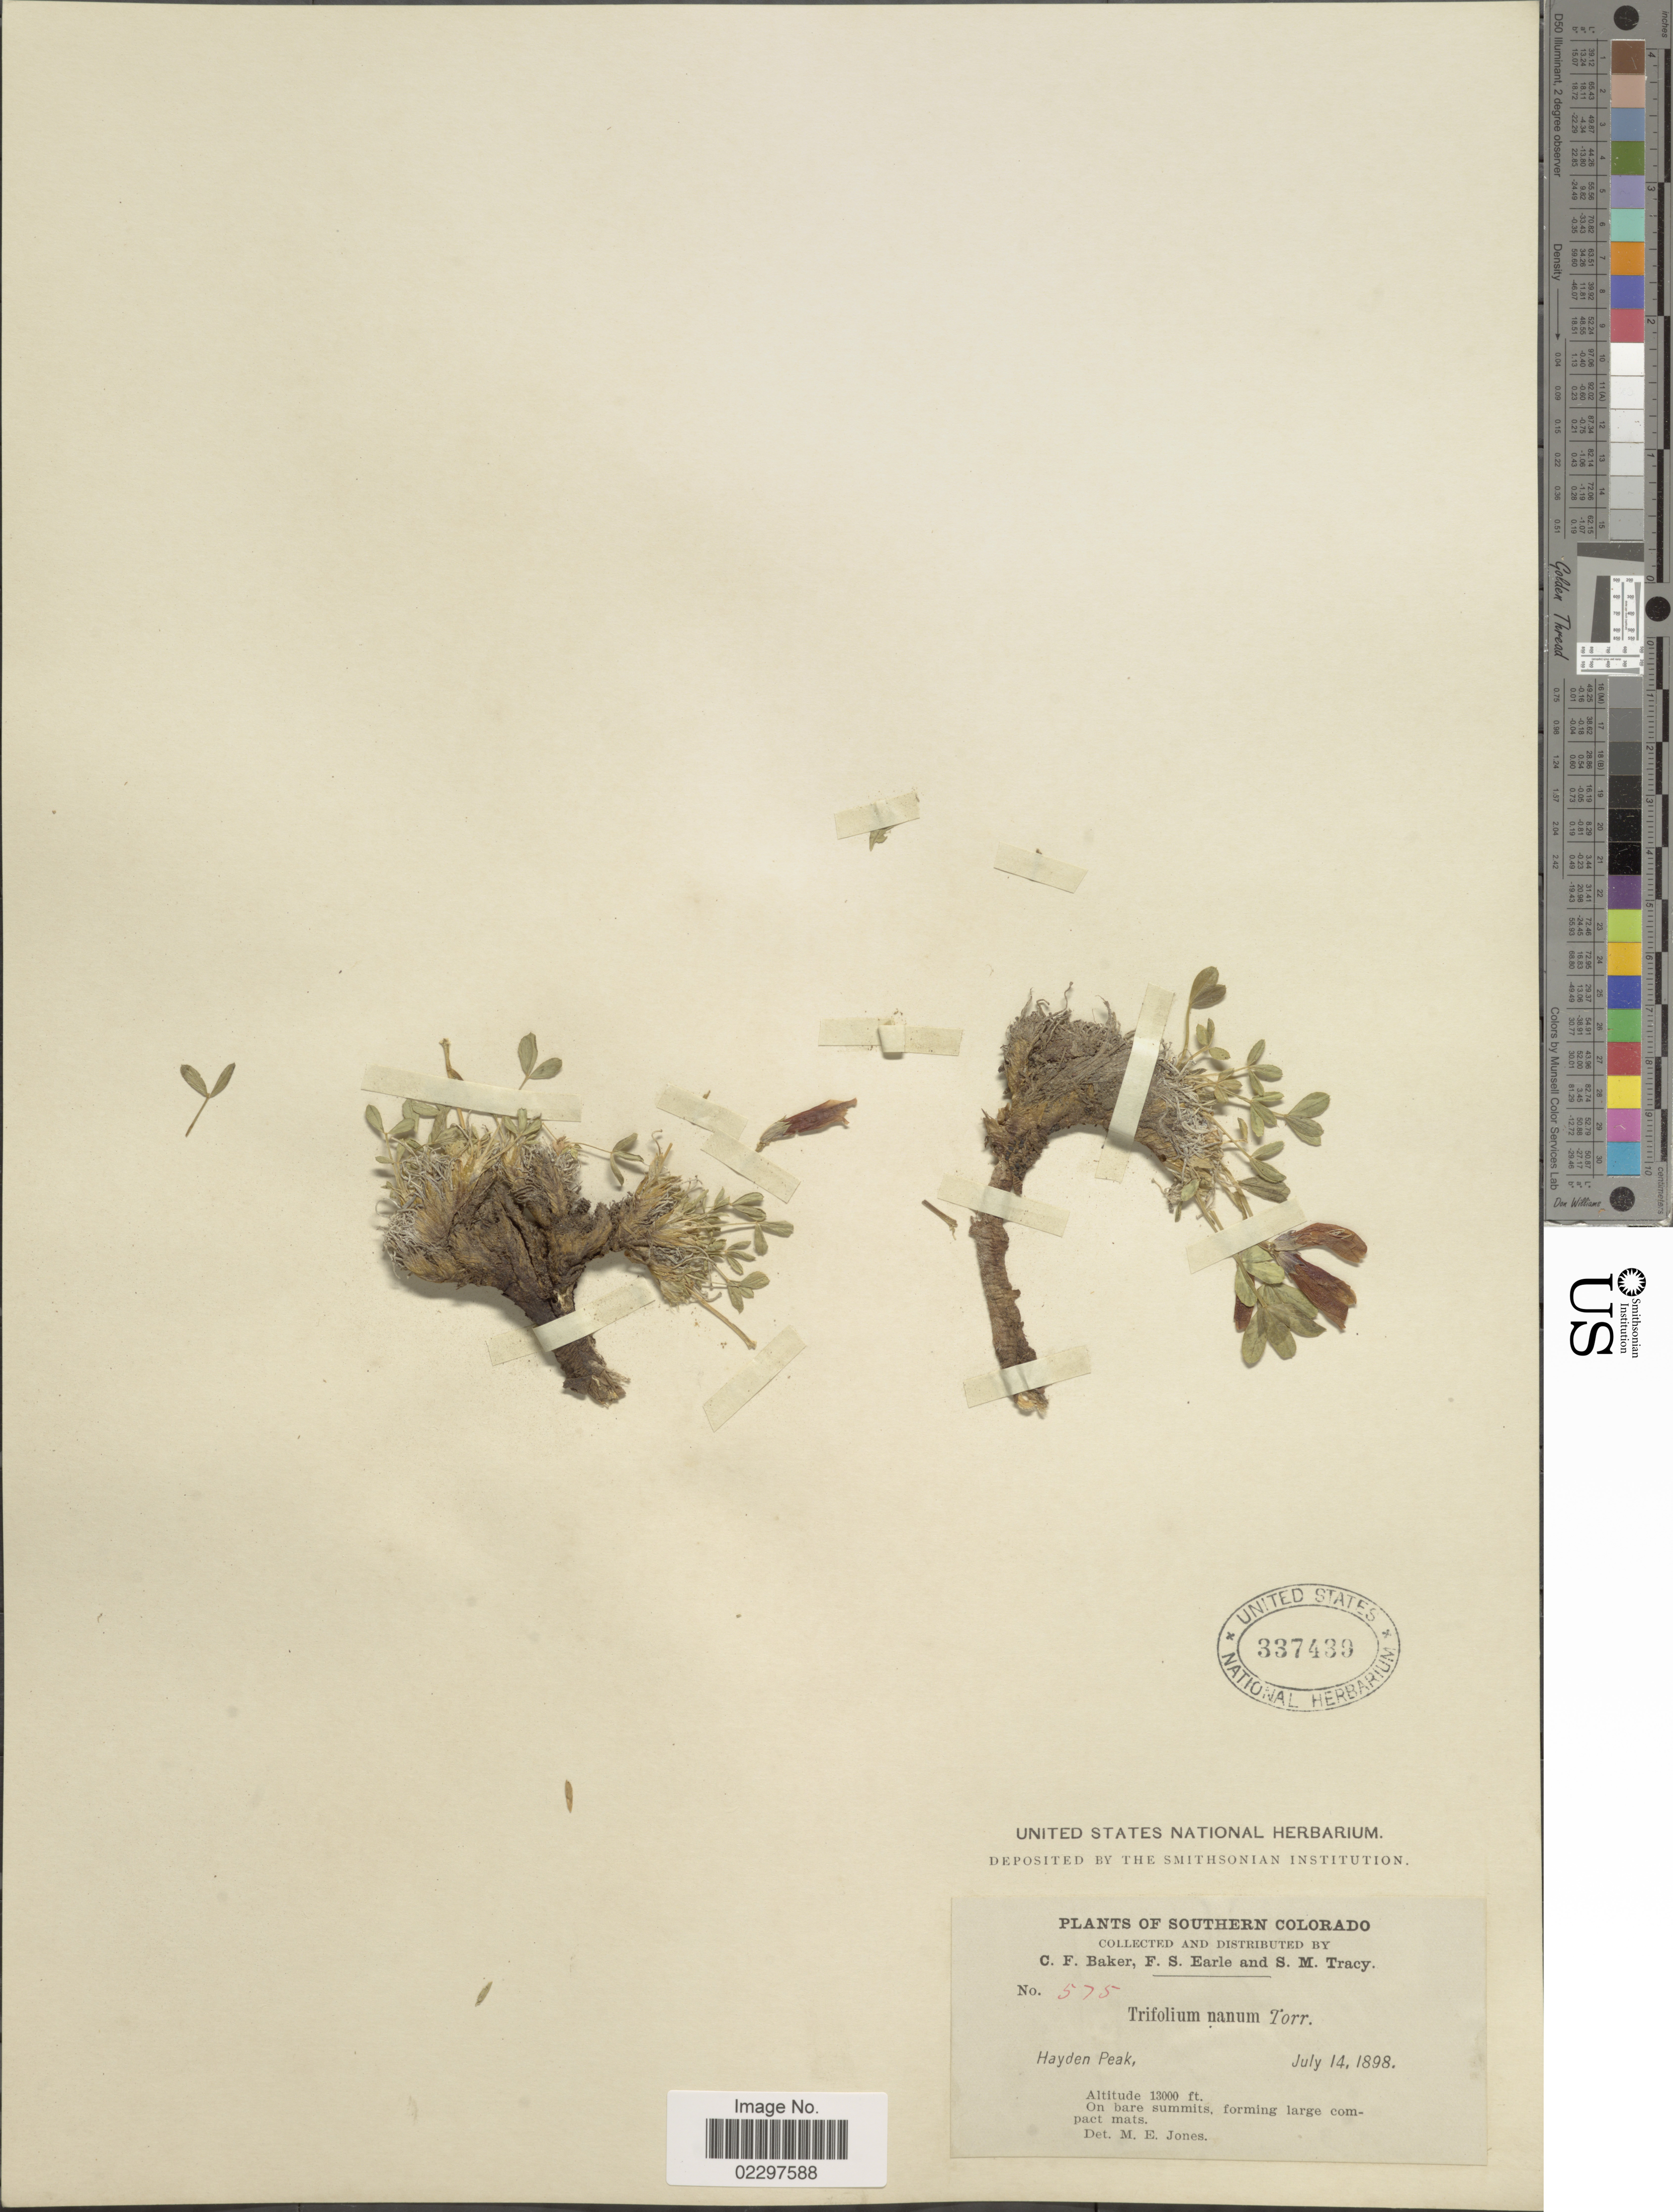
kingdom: Plantae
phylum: Tracheophyta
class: Magnoliopsida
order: Fabales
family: Fabaceae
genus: Trifolium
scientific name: Trifolium nanum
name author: Torr.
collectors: C. F. Baker, F. S. Earle & S. M. Tracy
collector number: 575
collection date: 1898-07-14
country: United States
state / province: Colorado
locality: Southern Colorado. Hayden Peak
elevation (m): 3962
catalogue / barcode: US 337439